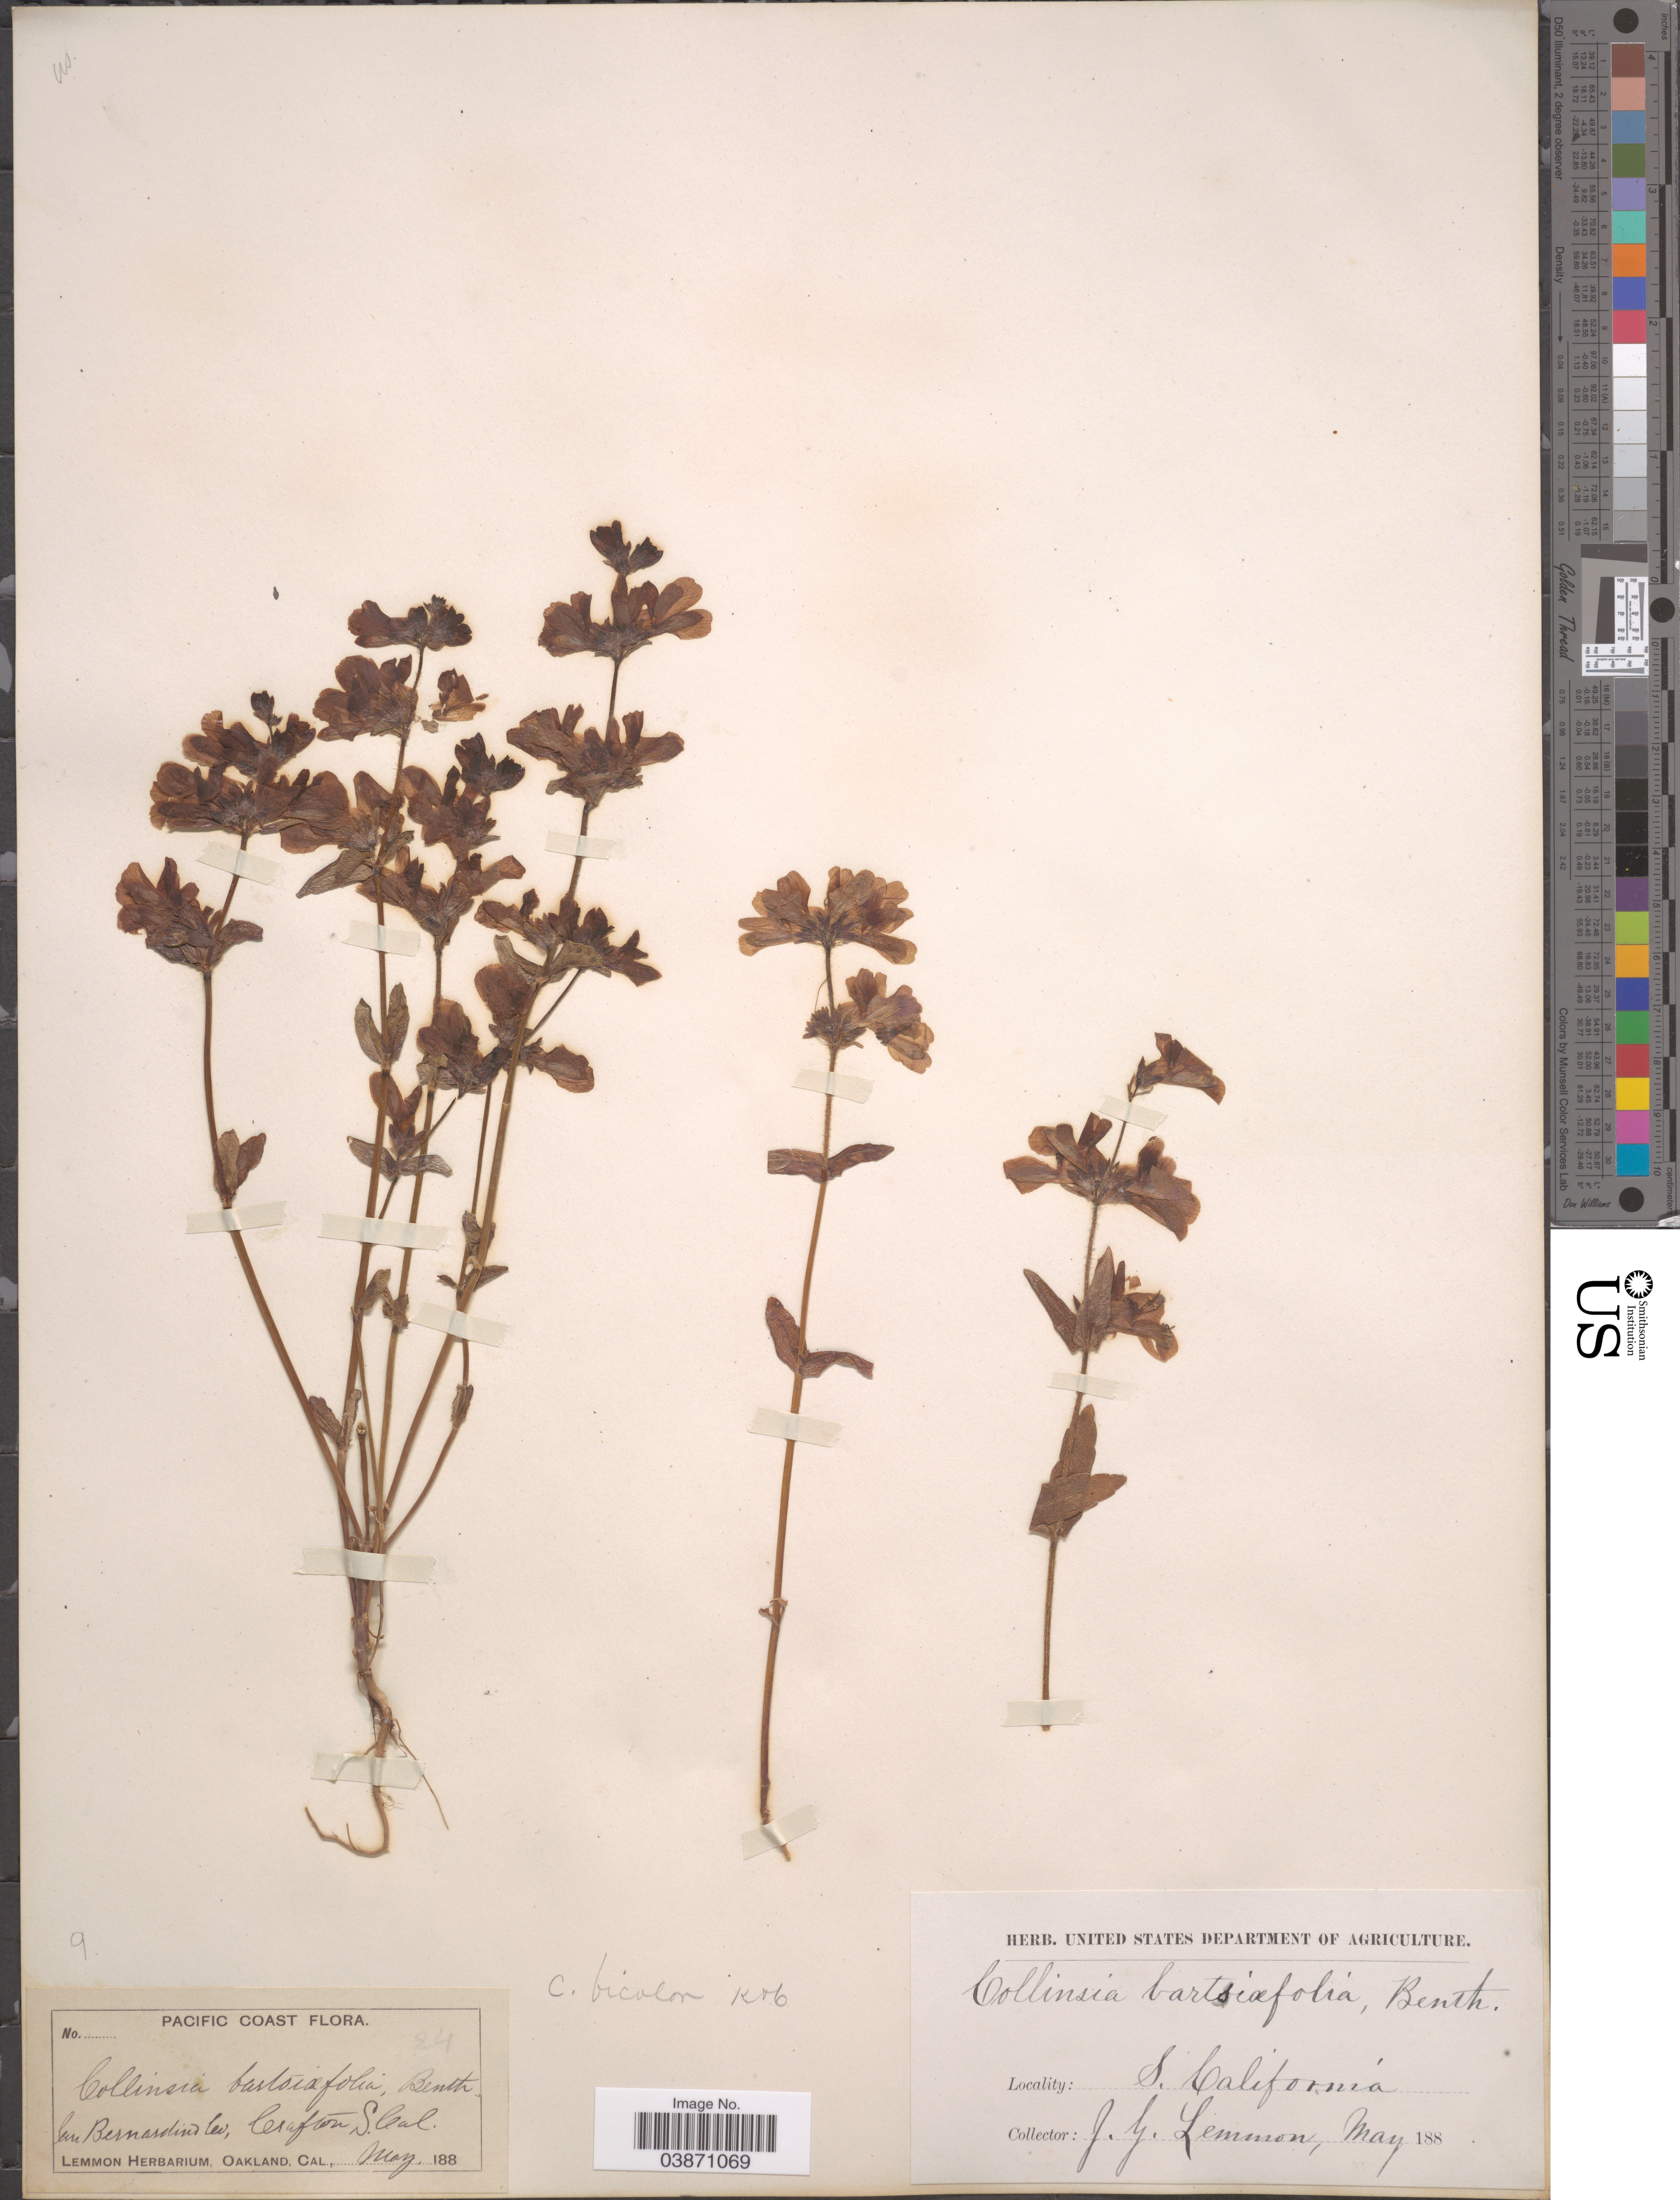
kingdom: Plantae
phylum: Tracheophyta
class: Magnoliopsida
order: Lamiales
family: Plantaginaceae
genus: Collinsia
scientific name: Collinsia bicolor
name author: Raf.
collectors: J. Lemmon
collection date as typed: May 188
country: United States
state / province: California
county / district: San Bernardino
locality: S. California. San Bernardino Co. Crafton S. Cal.